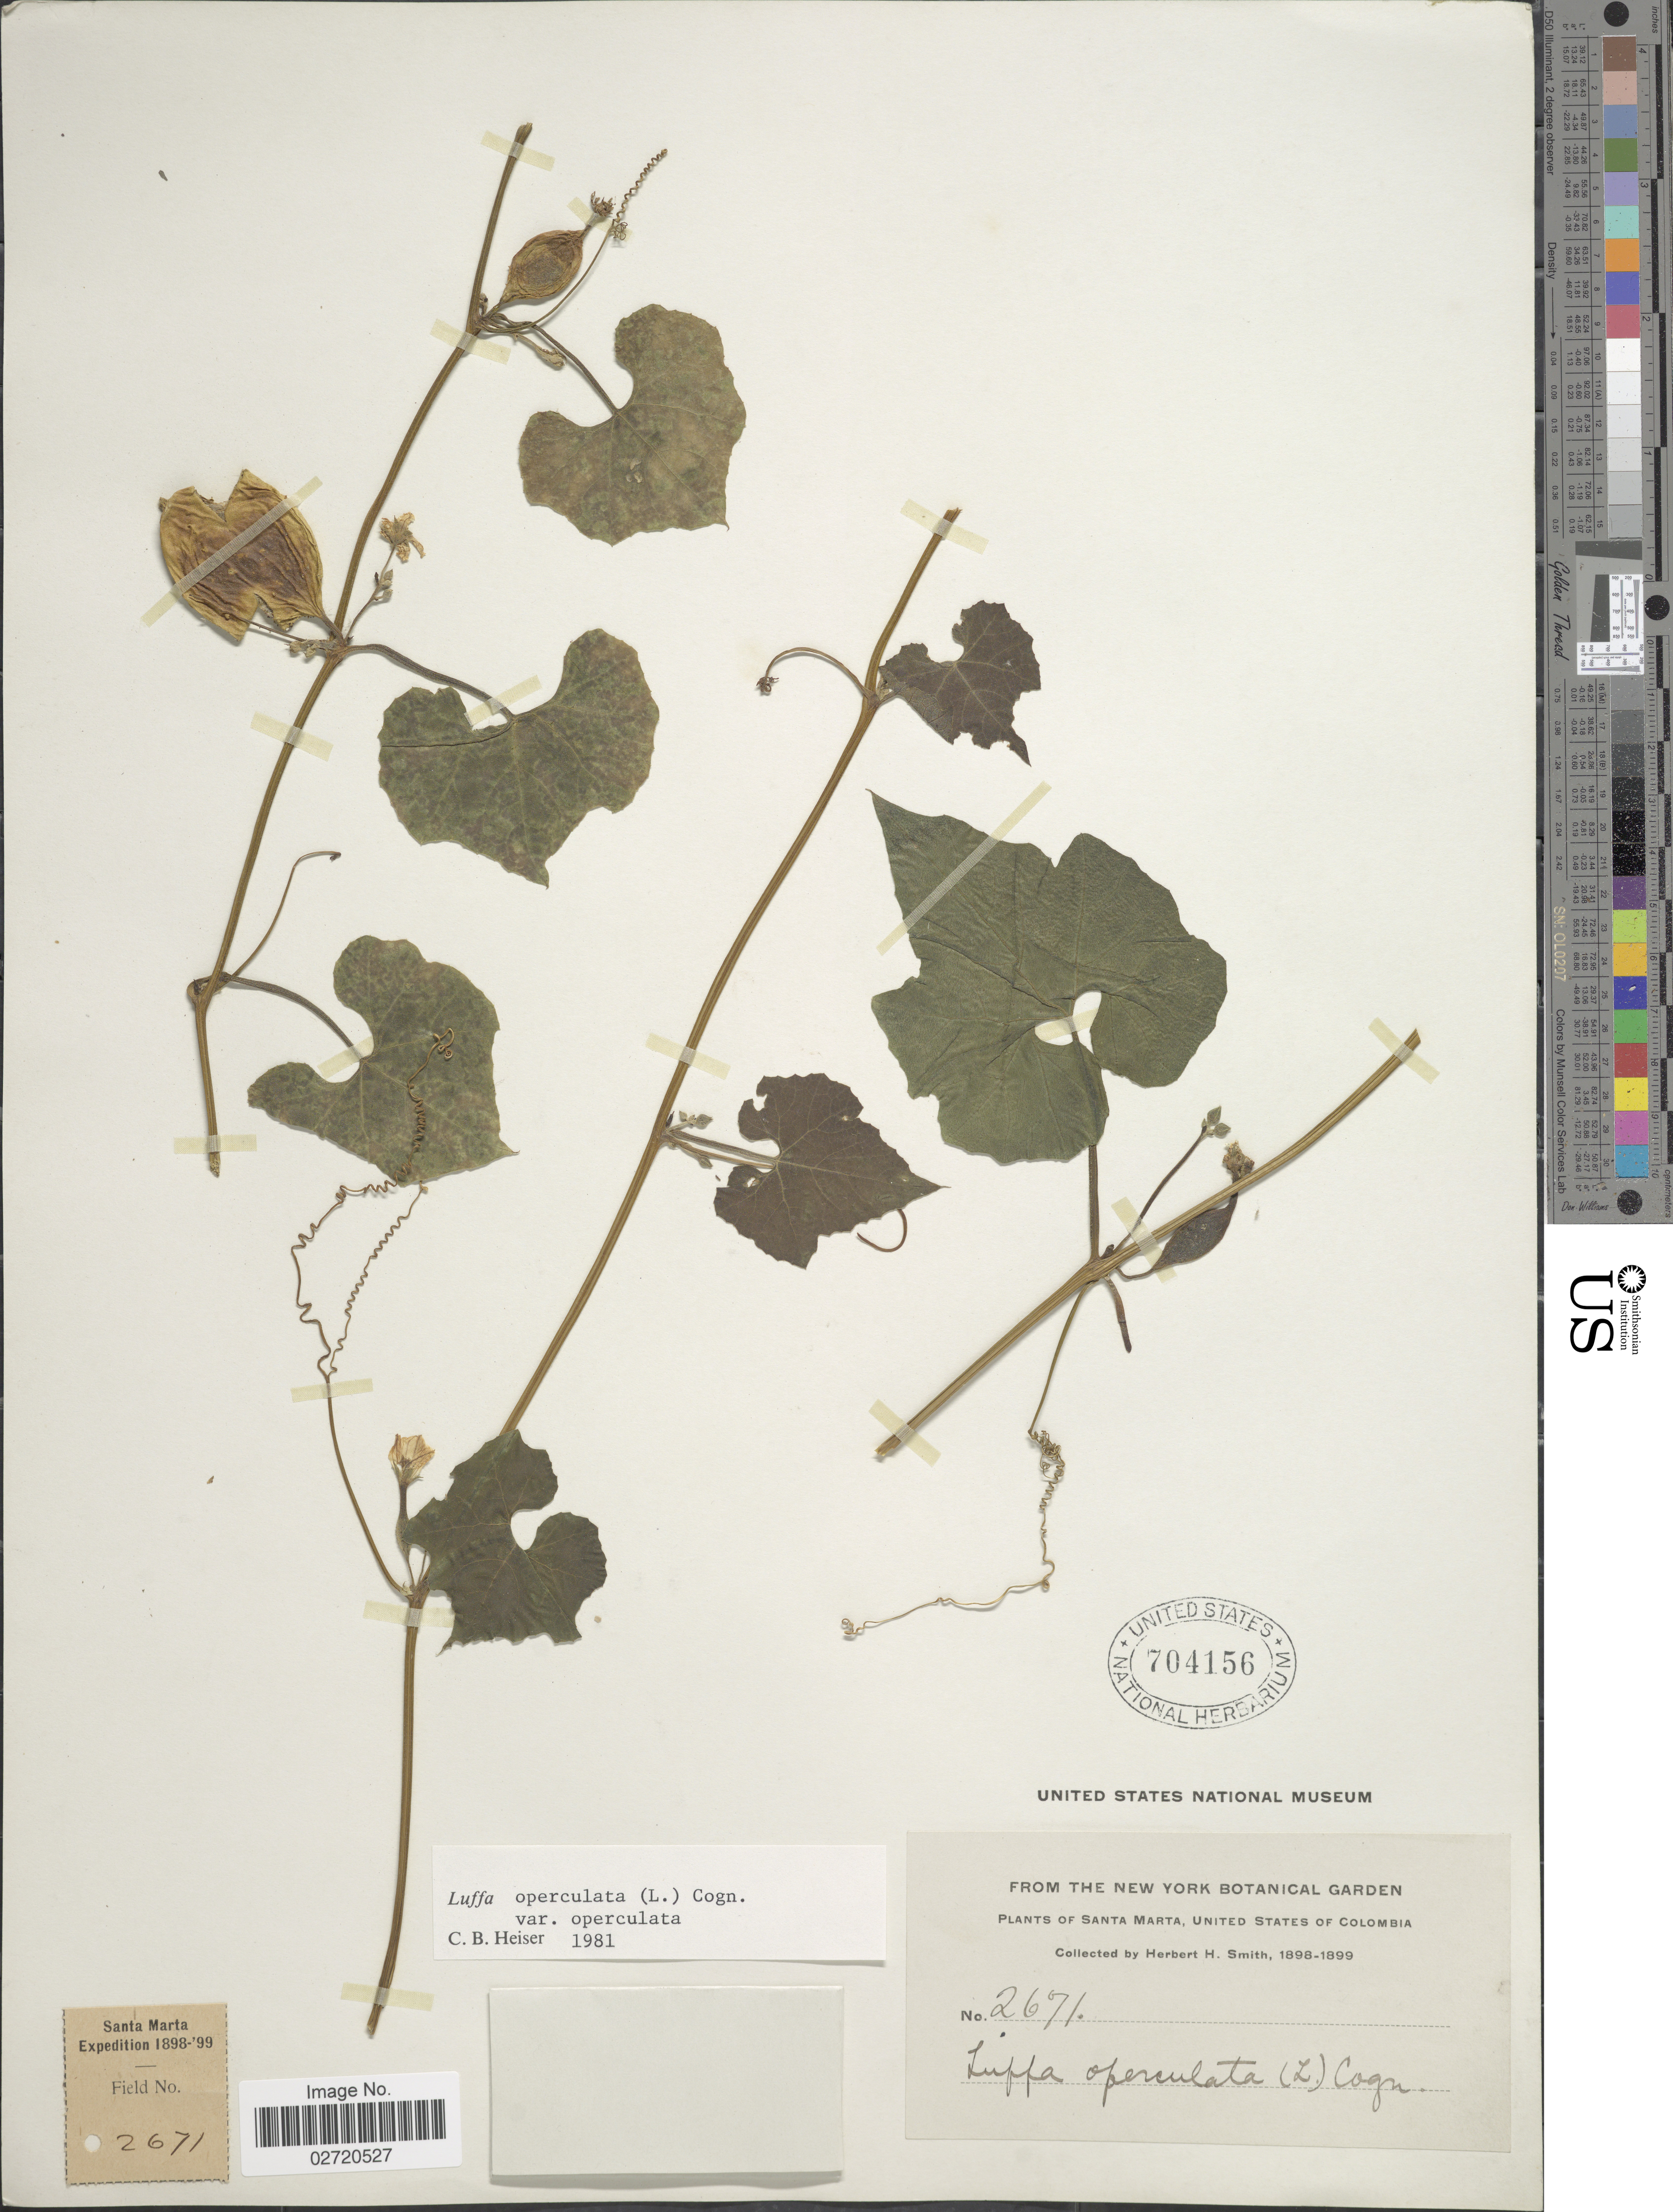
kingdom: Plantae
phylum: Tracheophyta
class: Magnoliopsida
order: Cucurbitales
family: Cucurbitaceae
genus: Luffa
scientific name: Luffa operculata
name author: (L.) Cogn.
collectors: Herbert H. Smith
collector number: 2671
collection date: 1898/1901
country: Colombia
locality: Santa Marta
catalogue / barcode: US 704156